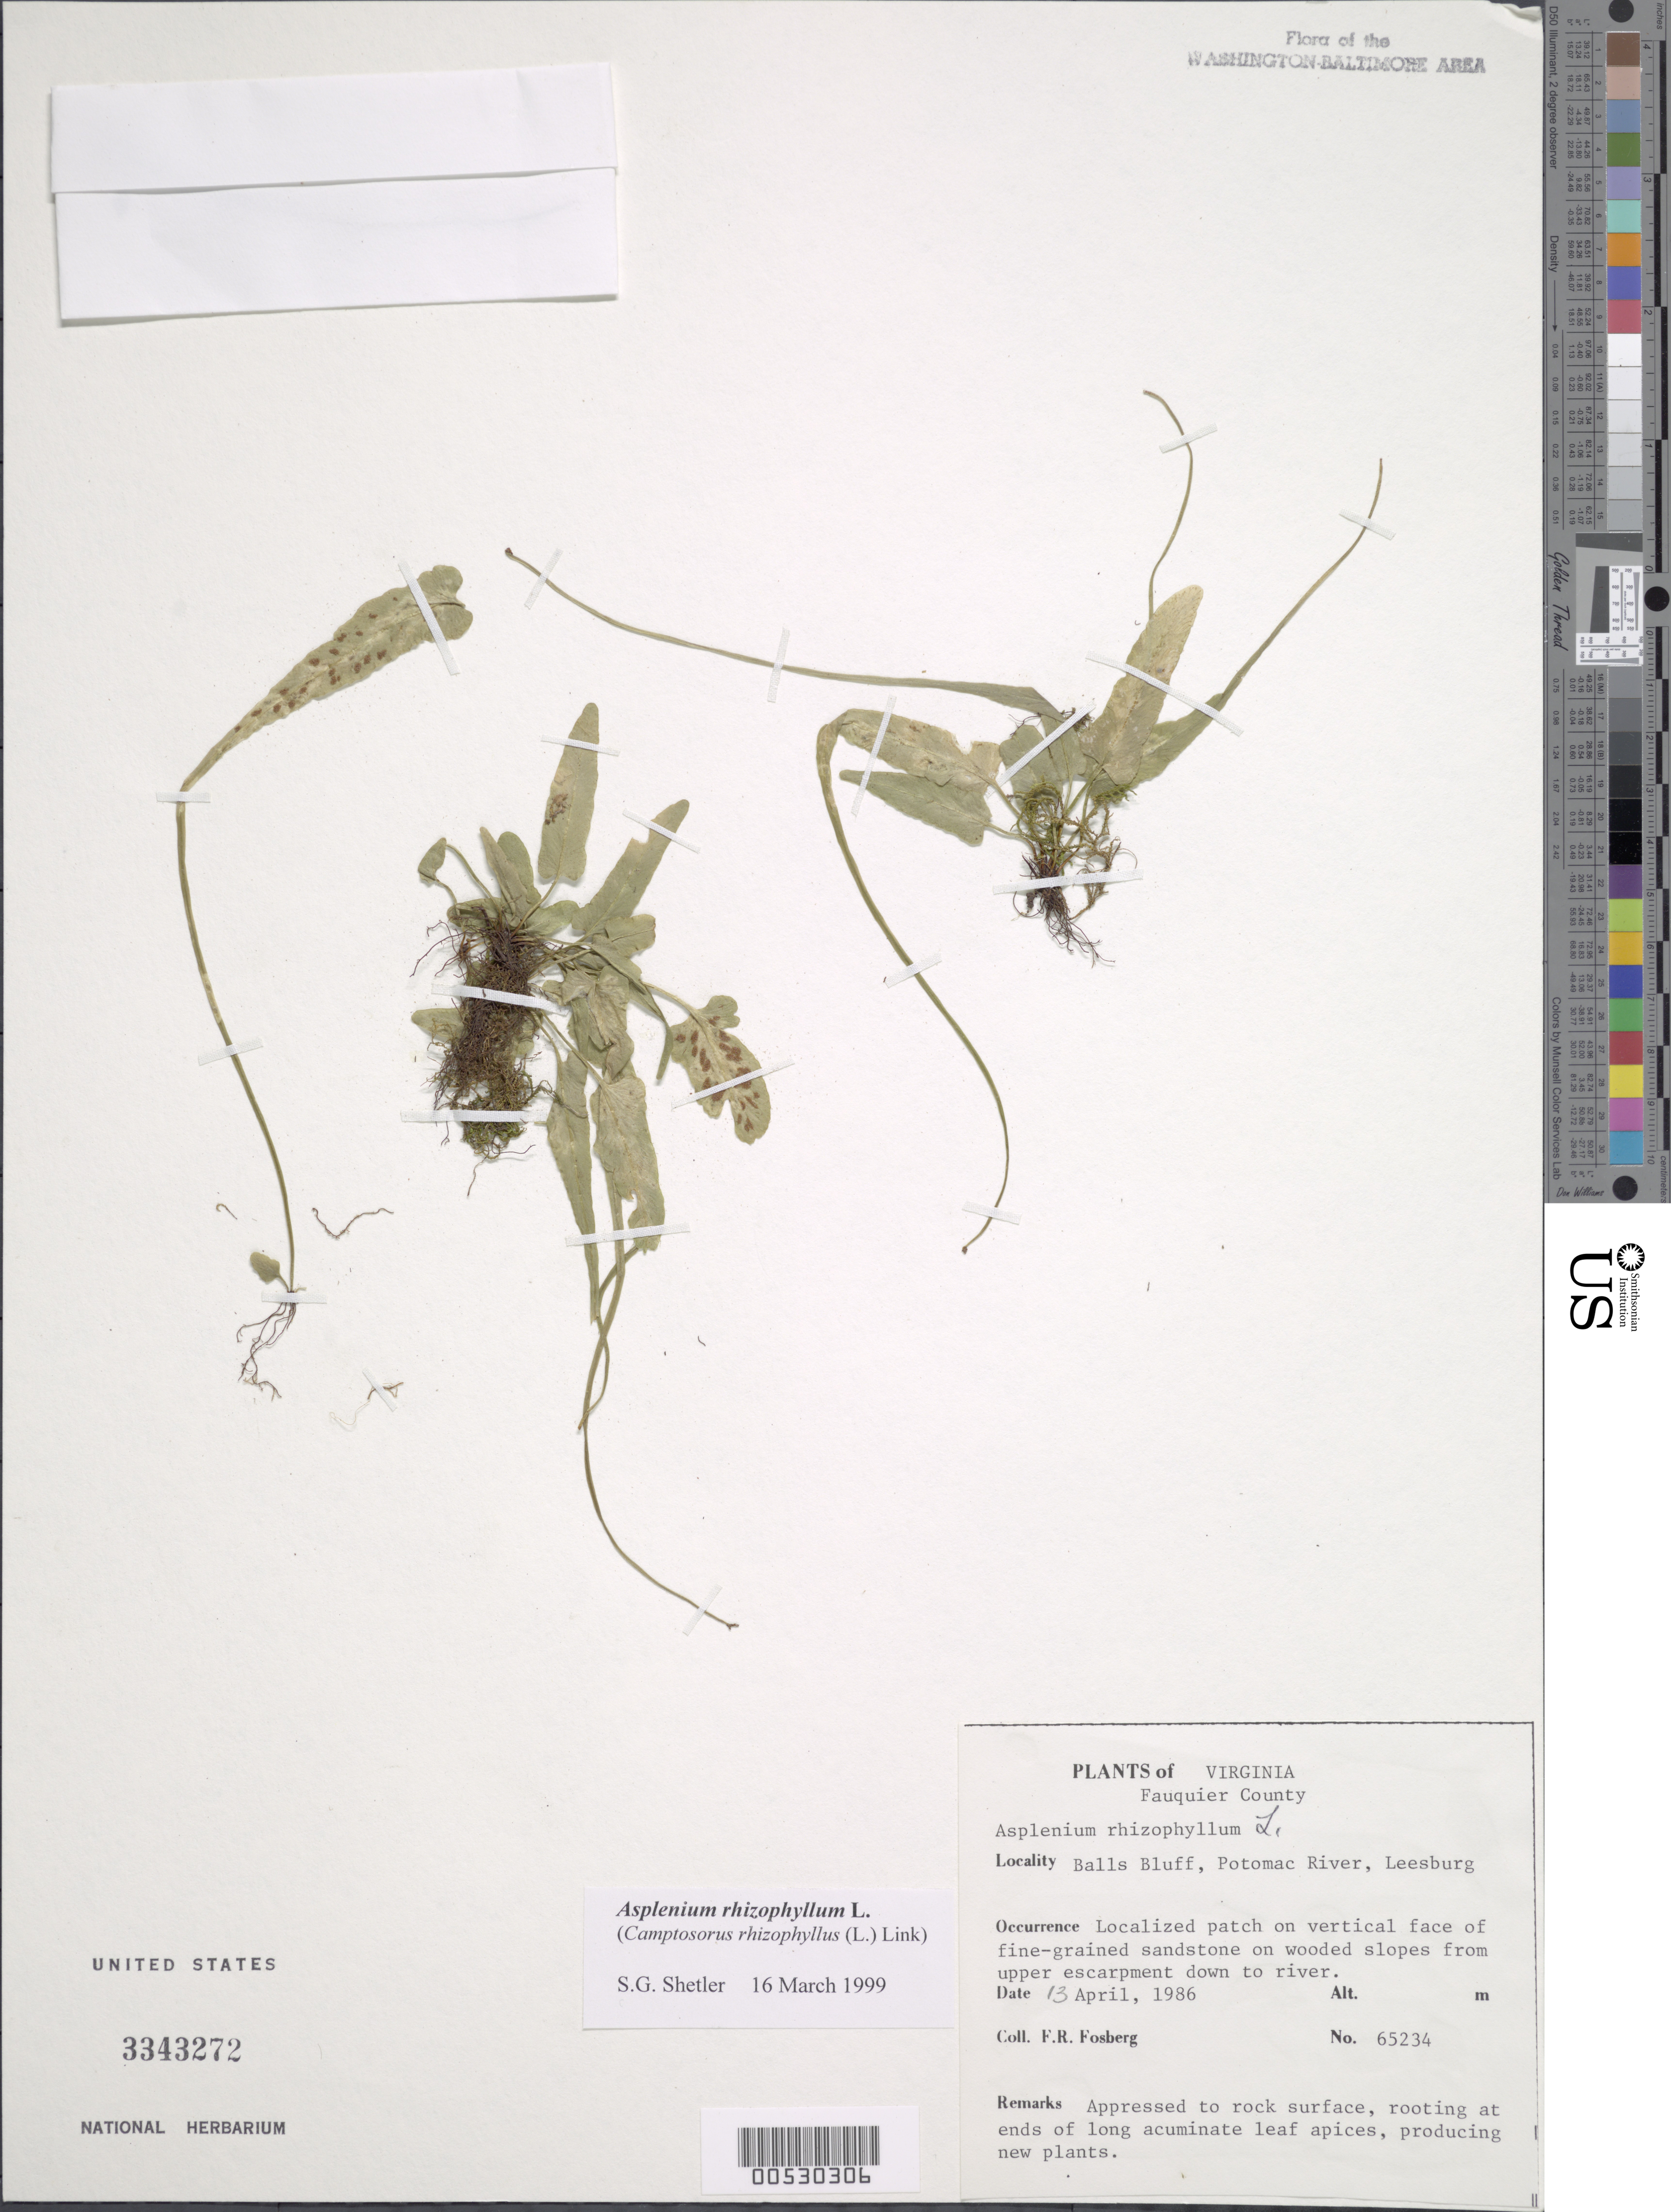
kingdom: Plantae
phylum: Tracheophyta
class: Polypodiopsida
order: Polypodiales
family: Aspleniaceae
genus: Asplenium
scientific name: Asplenium rhizophyllum var. auriculatum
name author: Hieron.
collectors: F. R. Fosberg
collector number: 65234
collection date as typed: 13 Apr 1986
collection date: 1986-04-13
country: United States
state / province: Virginia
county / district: Loudoun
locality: Balls Bluff, Potomac River, Leesburg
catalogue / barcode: US 3343272